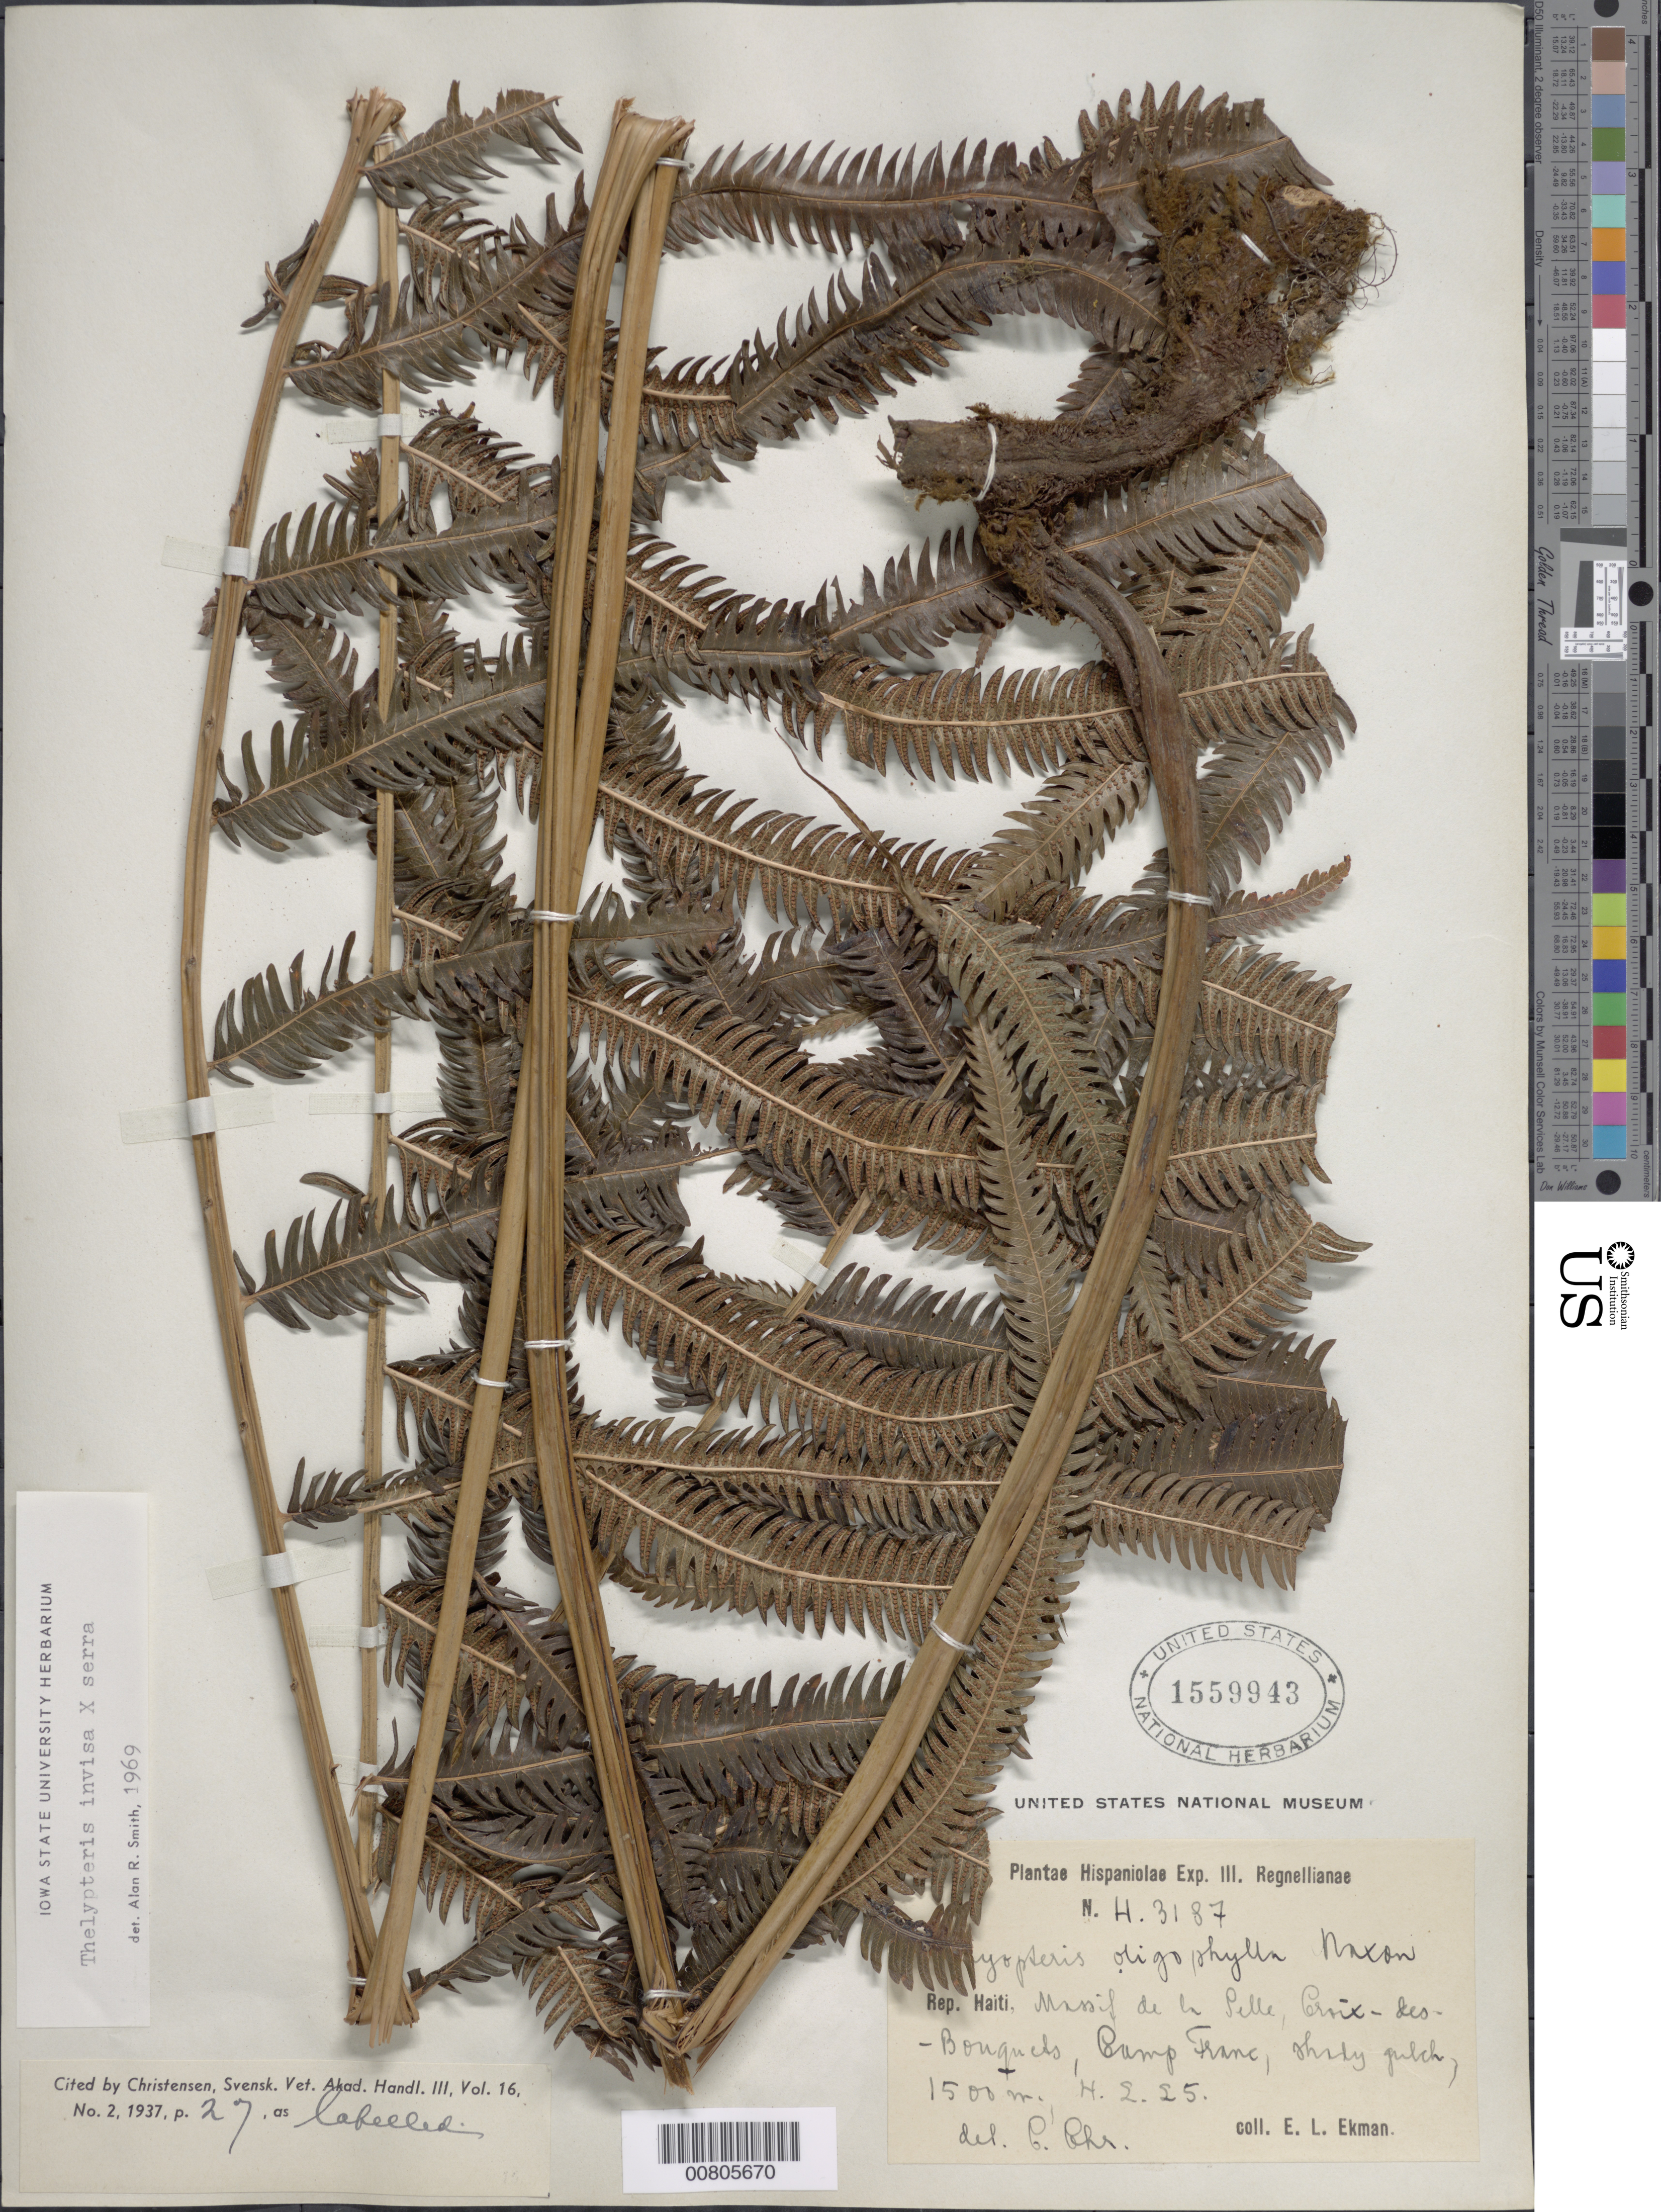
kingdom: Plantae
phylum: Tracheophyta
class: Polypodiopsida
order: Polypodiales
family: Thelypteridaceae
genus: Cyclosorus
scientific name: x C. serra (Sw.) Farw.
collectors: E. L. Ekman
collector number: H 3187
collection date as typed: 04 Feb 1925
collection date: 1925-02-04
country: Haiti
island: Hispaniola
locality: Massif de la Selle, Croiz des Bouquets, Camp Franc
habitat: Shady gulch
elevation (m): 1500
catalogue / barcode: US 1559943